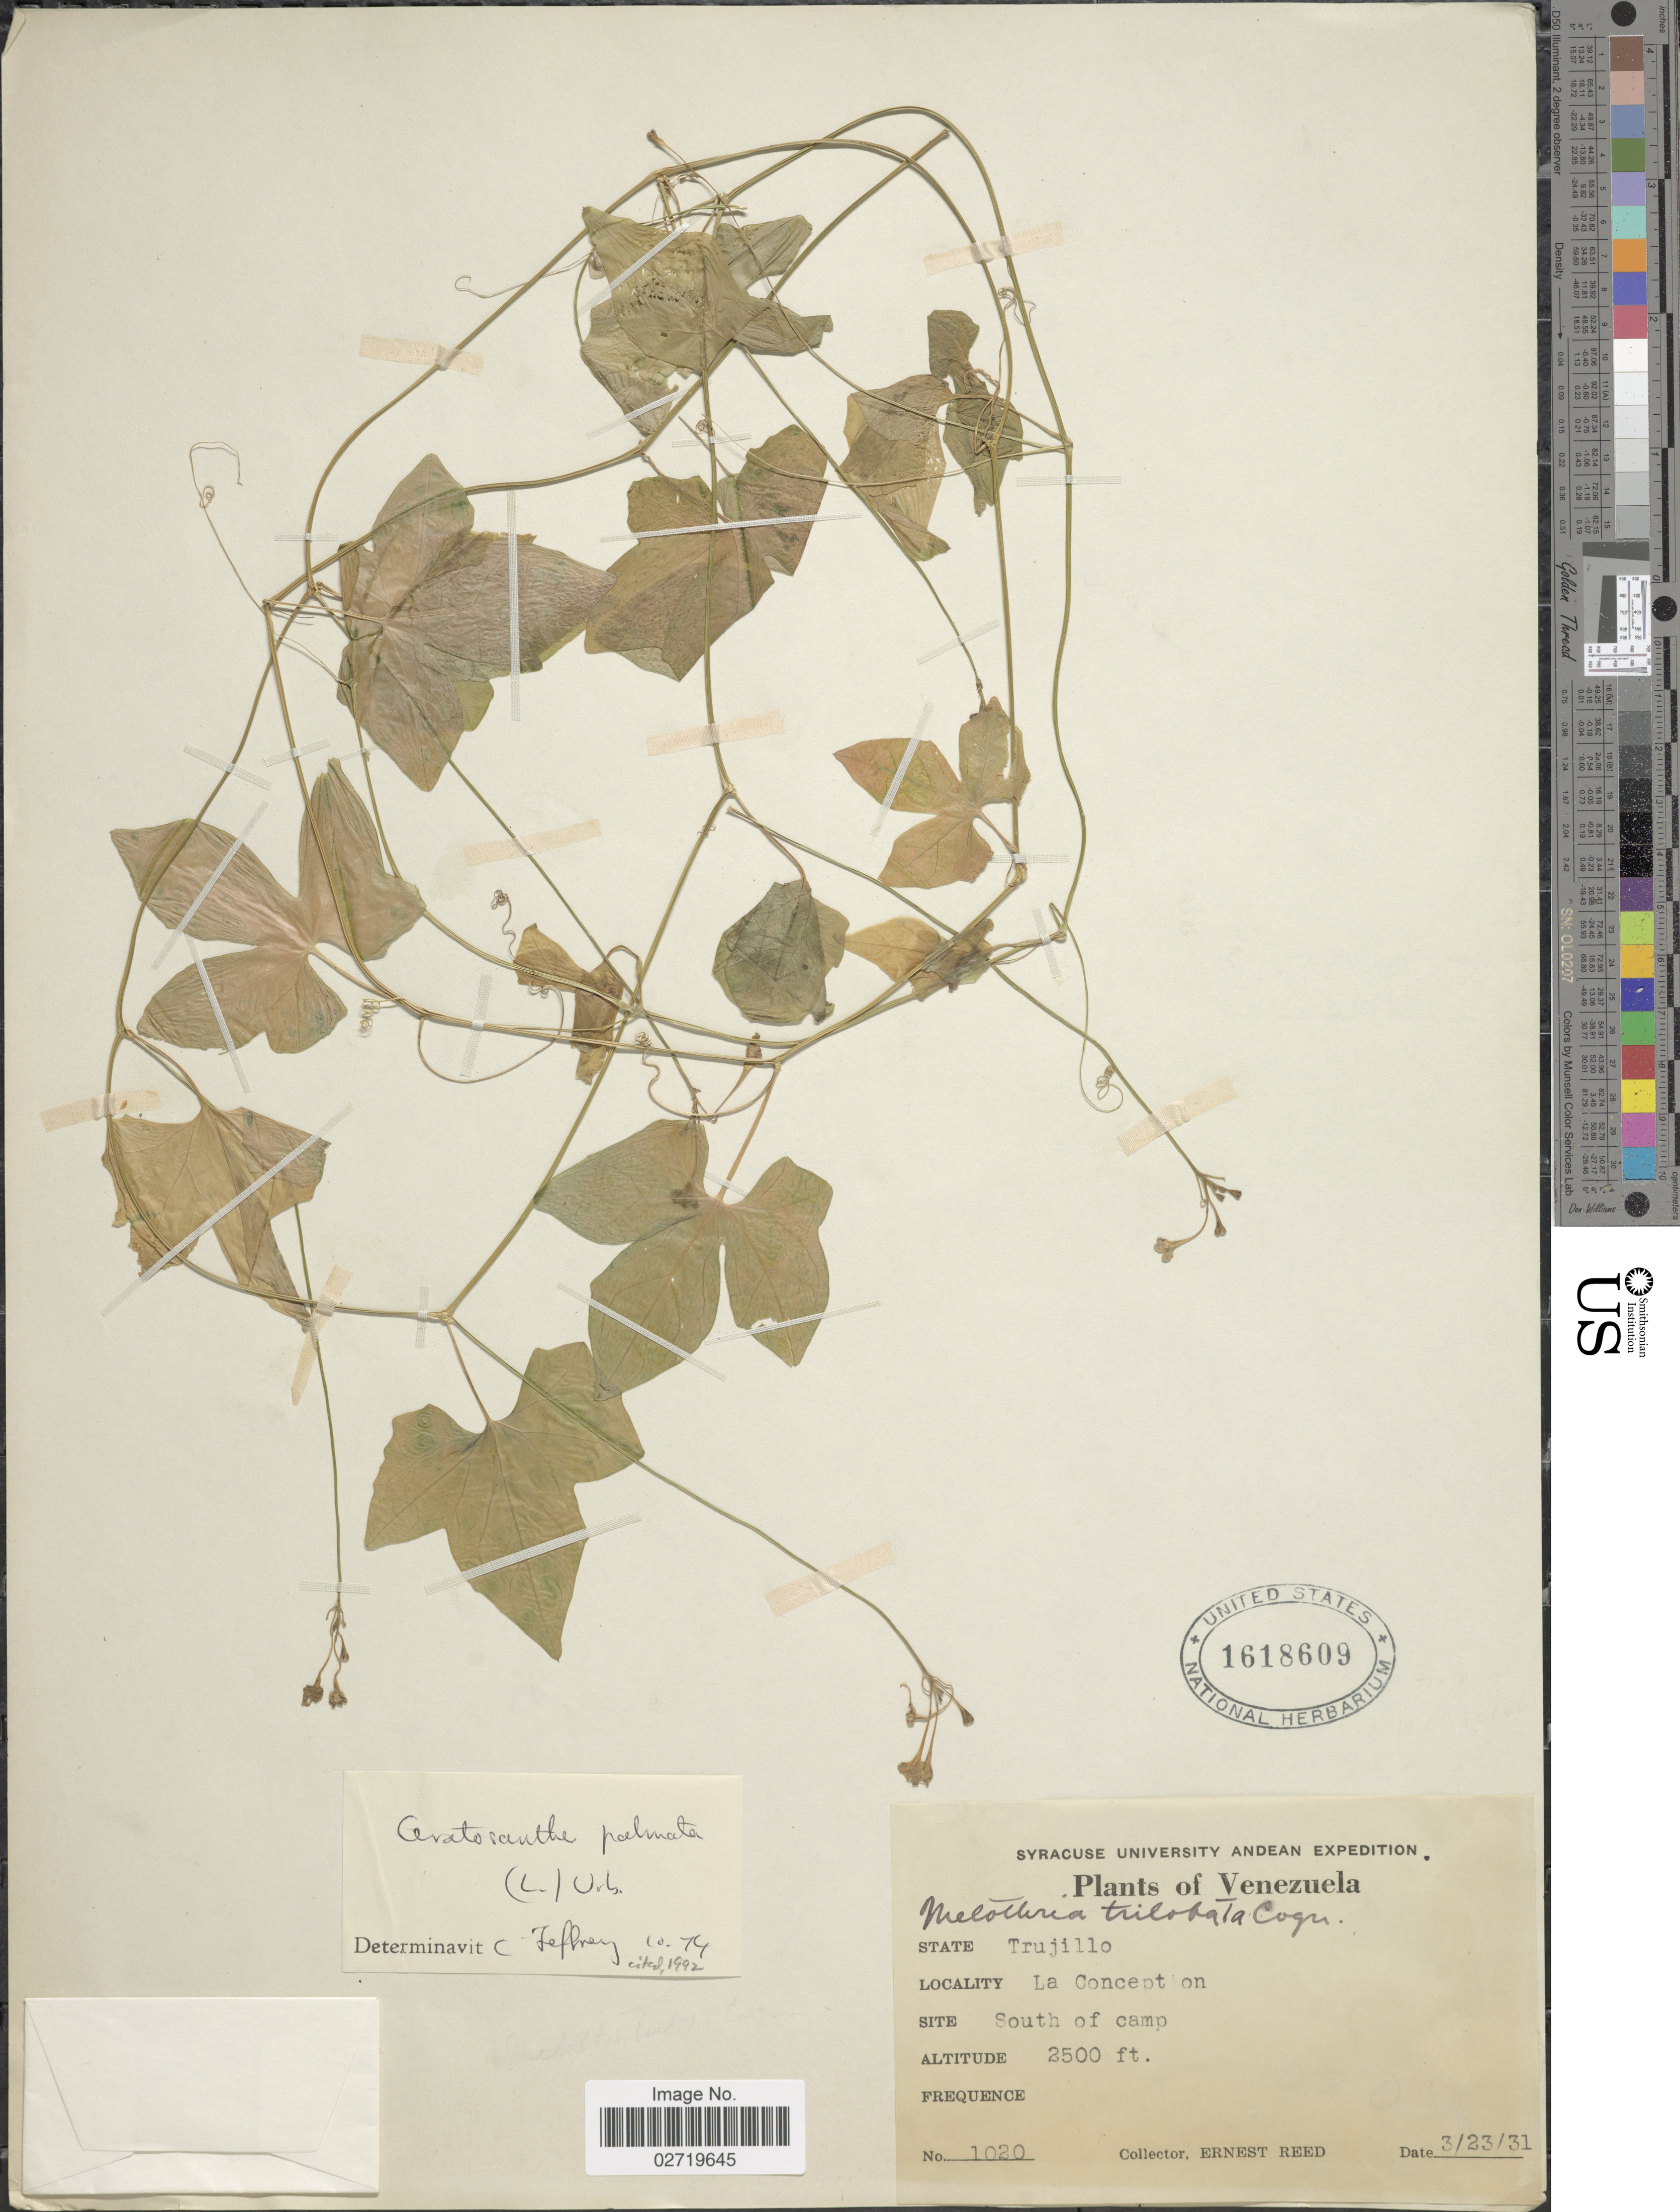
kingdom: Plantae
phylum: Tracheophyta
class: Magnoliopsida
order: Cucurbitales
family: Cucurbitaceae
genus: Ceratosanthes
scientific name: Ceratosanthes palmata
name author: (L.) Urb.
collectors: E. Reed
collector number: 1020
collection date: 1931-03-23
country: Venezuela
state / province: Trujillo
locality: La Concept on Site South of camp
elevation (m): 762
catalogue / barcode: US 1618609